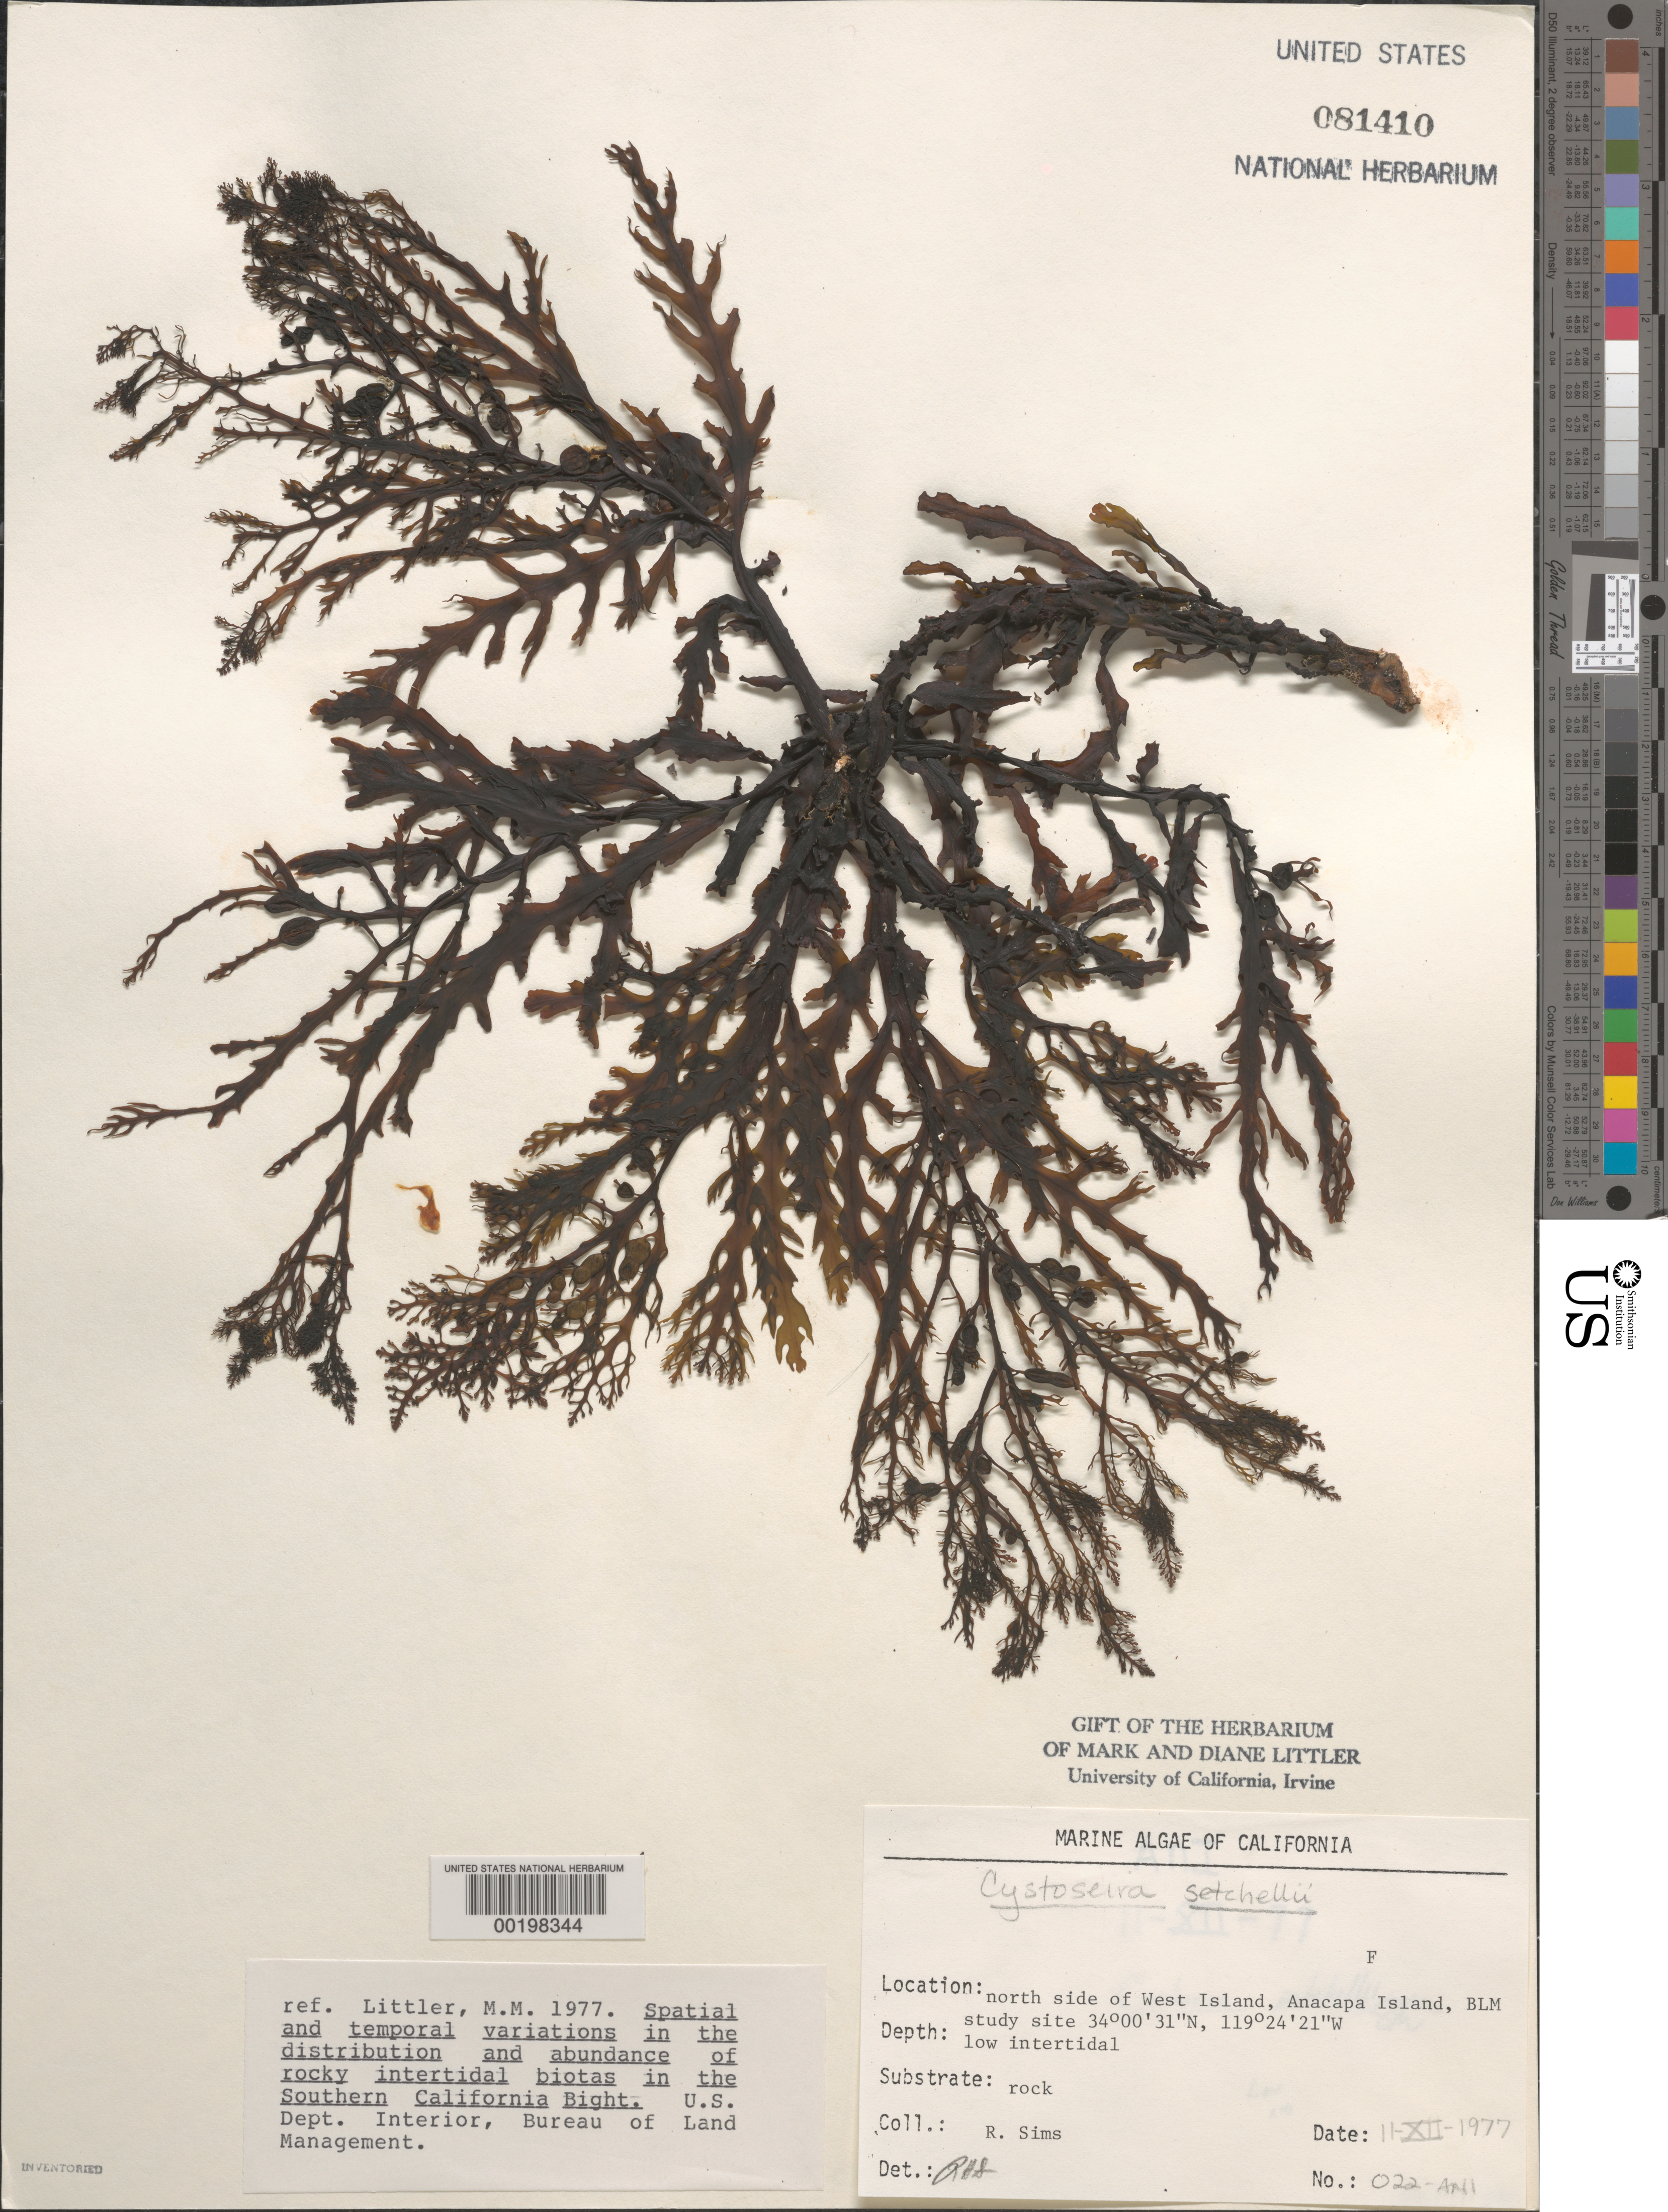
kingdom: Chromista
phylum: Ochrophyta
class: Phaeophyceae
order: Fucales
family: Sargassaceae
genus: Cystoseira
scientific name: Cystoseira setchellii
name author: N.L. Gardner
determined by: Sims, Robert H.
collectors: R. H. Sims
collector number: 022-ANI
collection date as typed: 11 Dec 1977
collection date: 1977-12-11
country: United States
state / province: California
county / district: Ventura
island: Anacapa Island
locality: North side of west island, northwest end of Frenchy's Cove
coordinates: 34 00'31"N, 119 24'21"W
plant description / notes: BLM-SOCALBIGHT Rocky Intertidal Survey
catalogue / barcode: US 81410